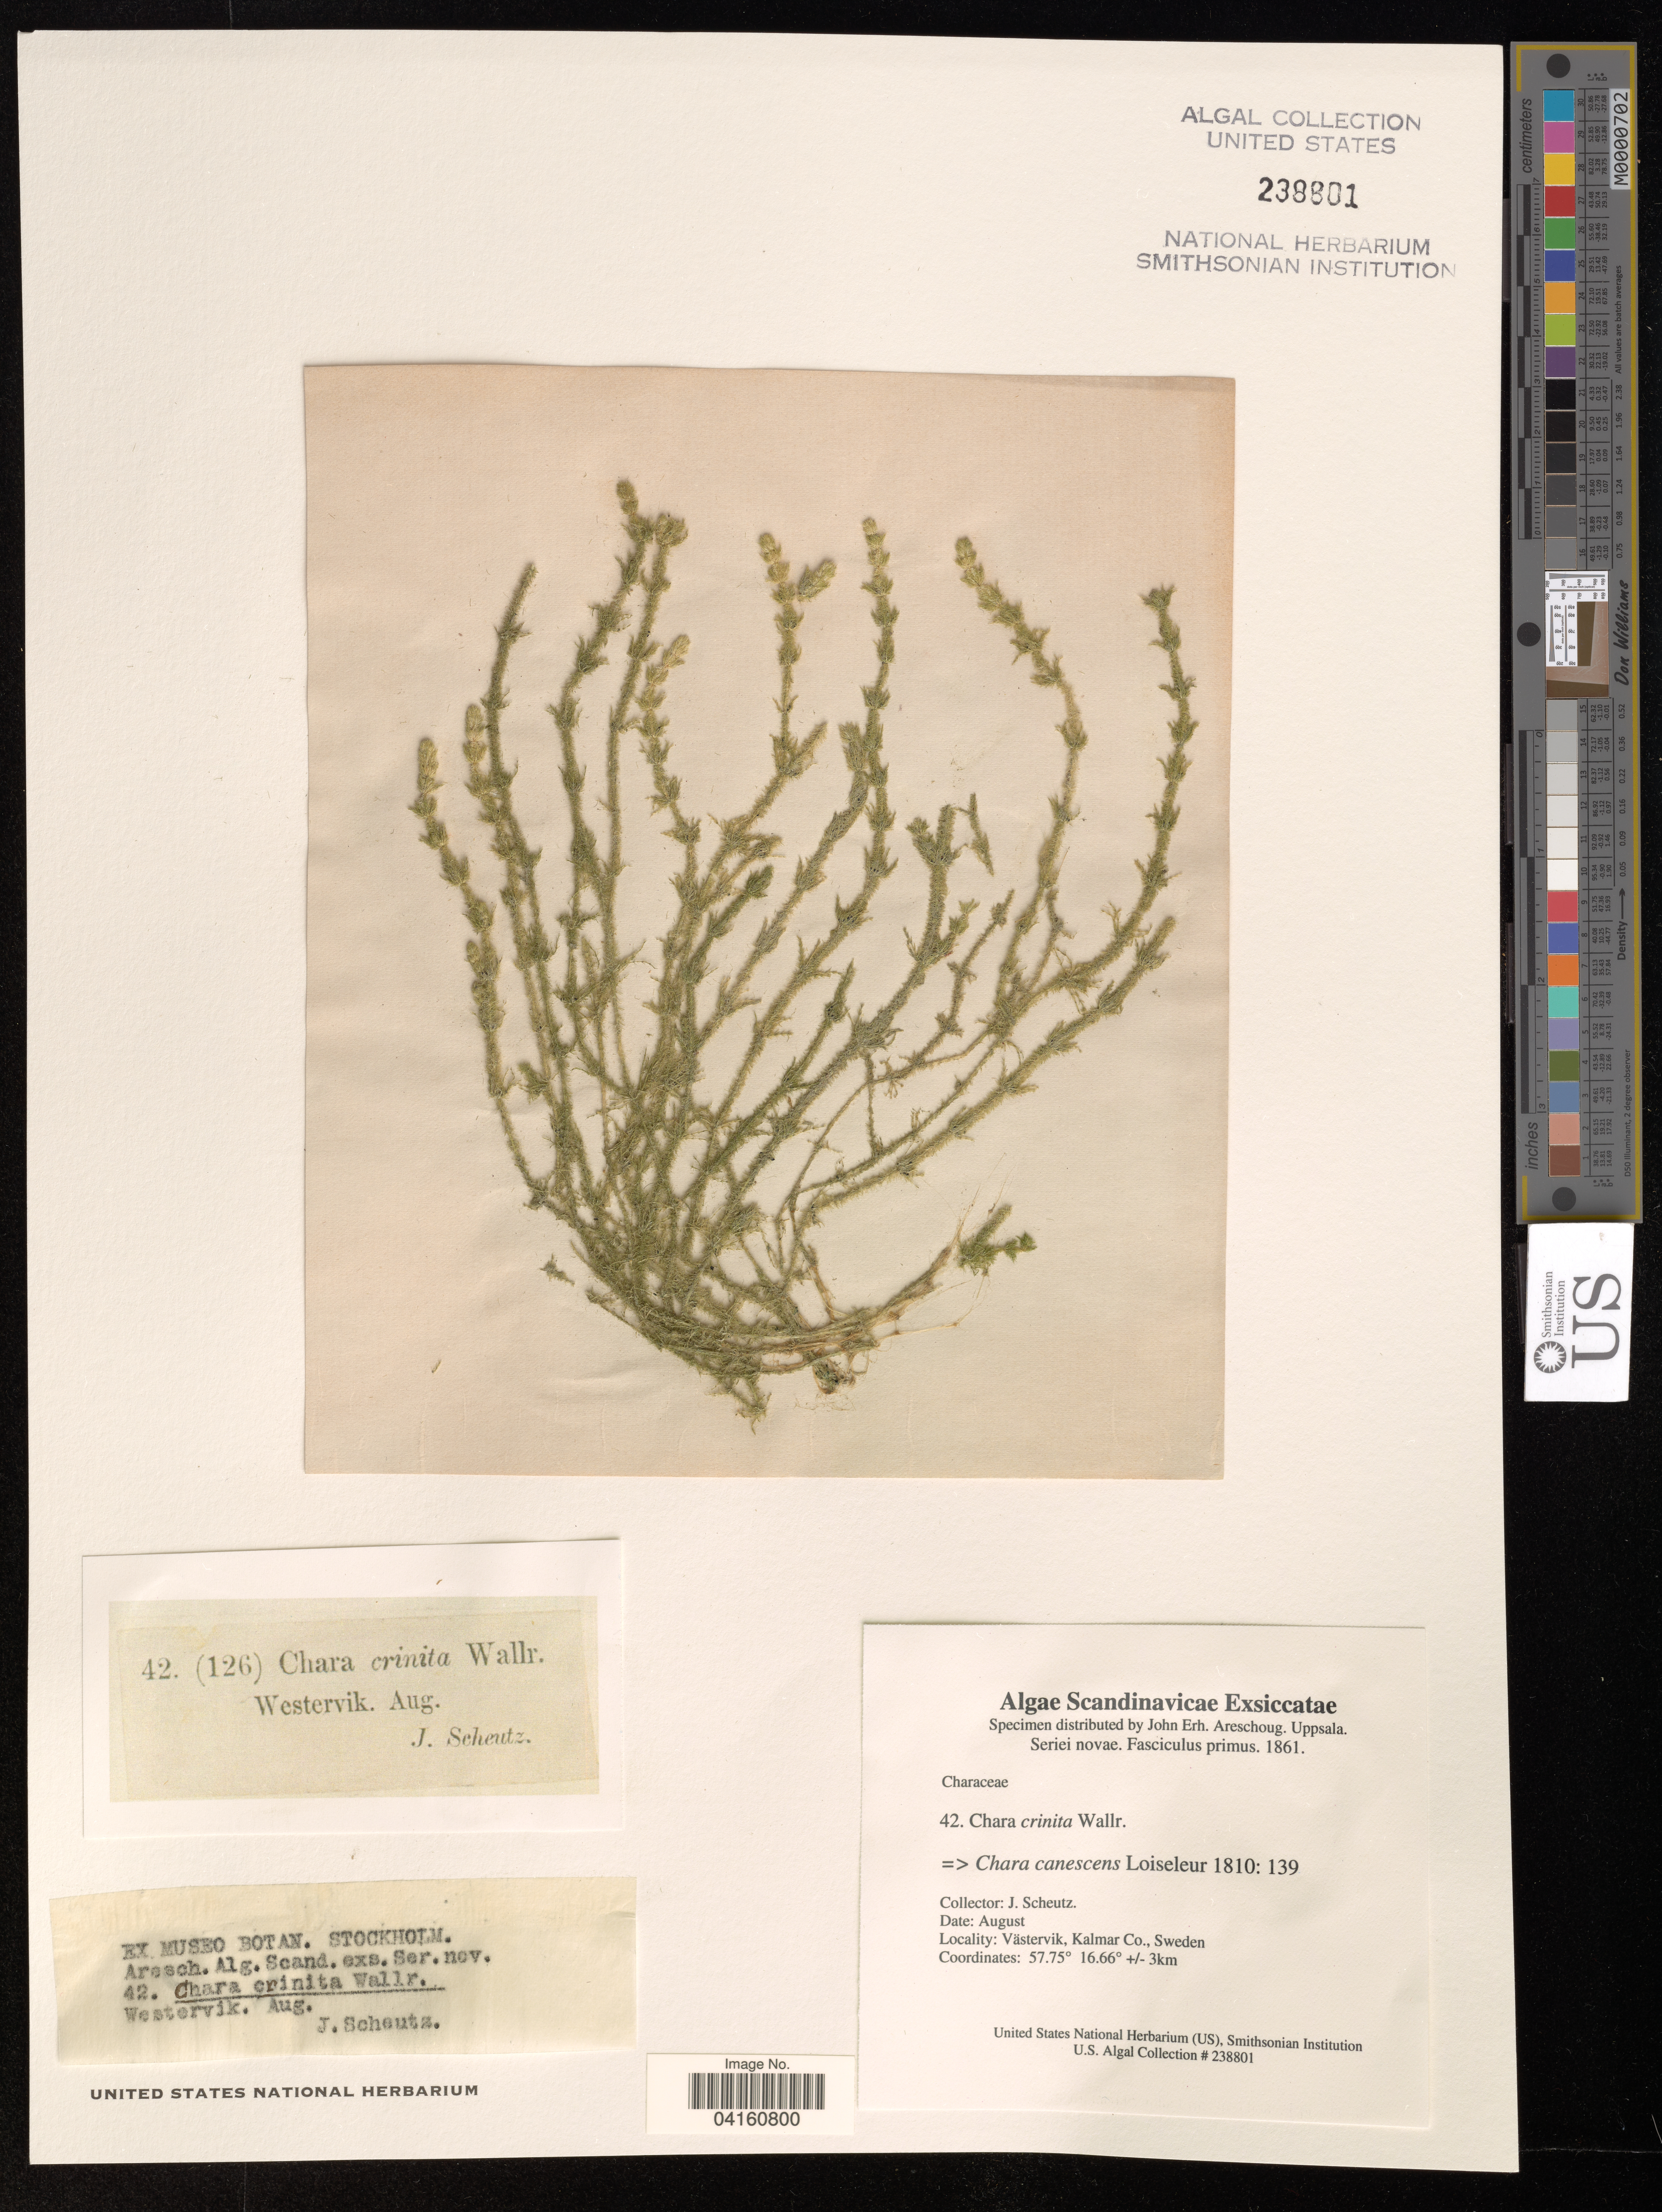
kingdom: Plantae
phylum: Charophyta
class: Charophyceae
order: Charales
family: Characeae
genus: Chara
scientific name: Chara canescens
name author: Loisel.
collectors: J. Scheutz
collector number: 42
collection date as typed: August 1861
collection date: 1861-08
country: Sweden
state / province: Kalmar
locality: Vastervik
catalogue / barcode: US 238801